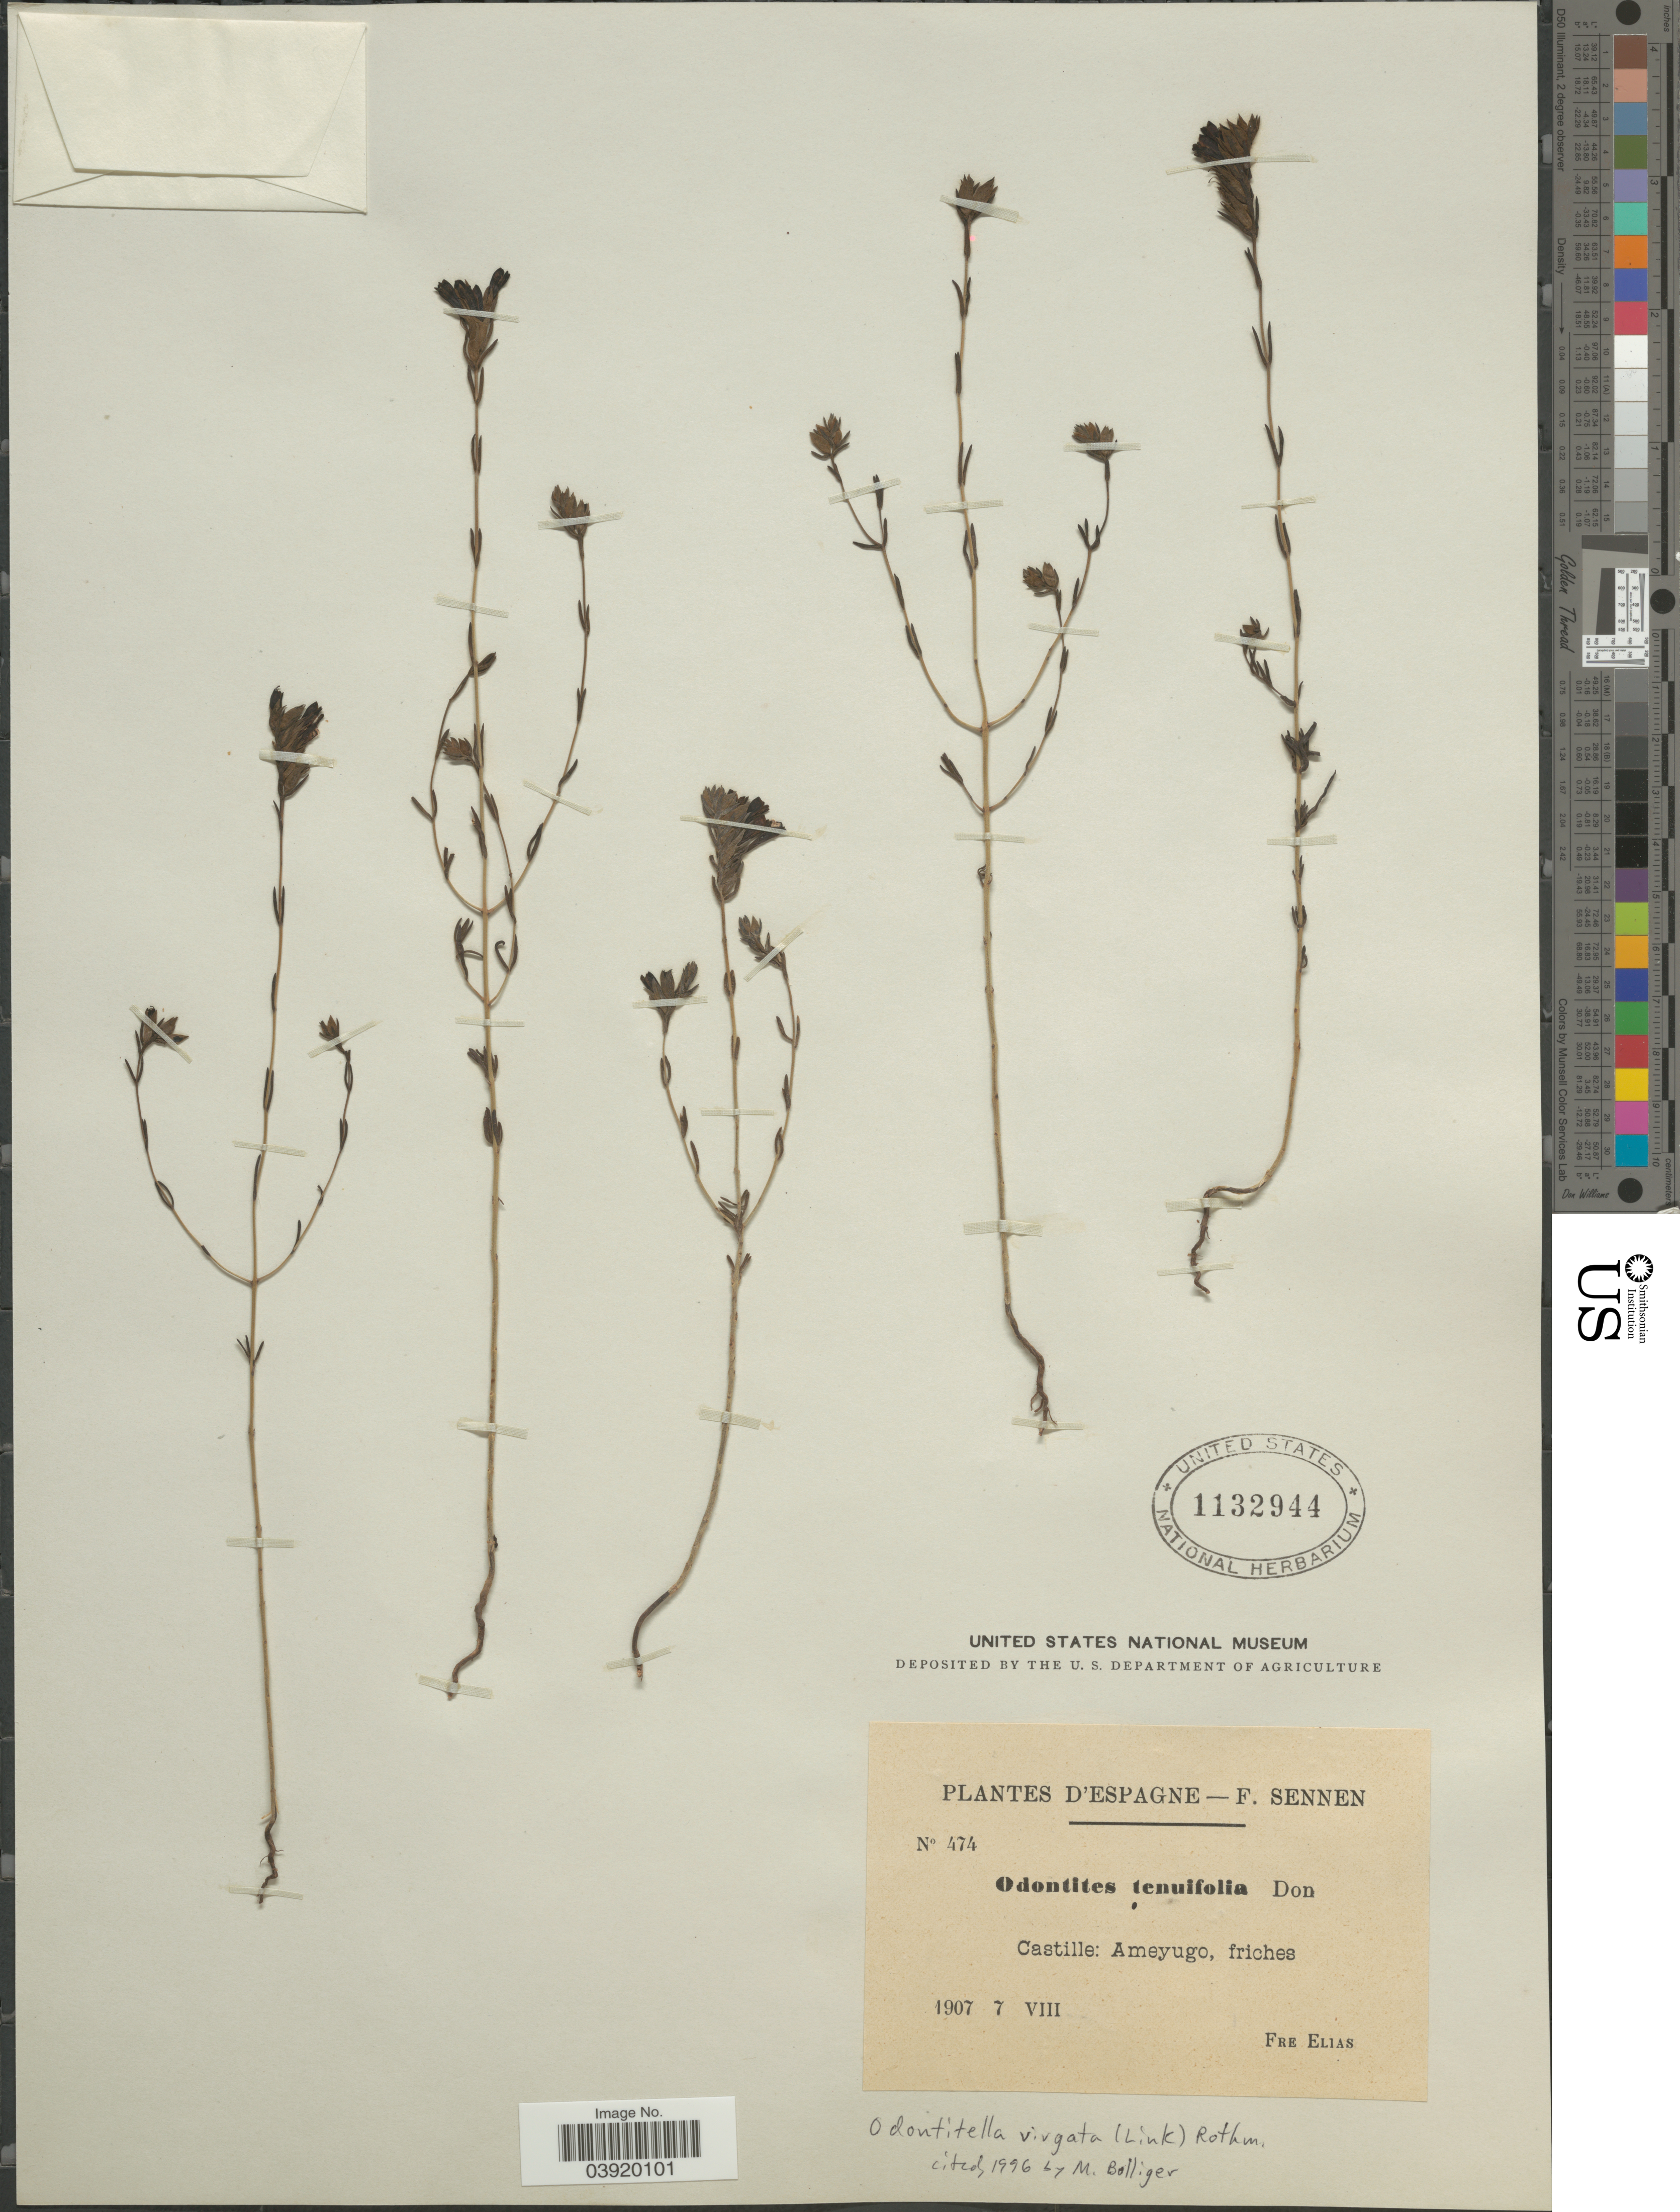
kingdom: Plantae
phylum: Tracheophyta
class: Magnoliopsida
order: Lamiales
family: Orobanchaceae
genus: Odontitella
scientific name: Odontitella virgata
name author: (Link) Rothm.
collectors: Bro. Elias & E. Sennen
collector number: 474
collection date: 1907-08-07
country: Spain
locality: D'Espagne. Castille: Ameyugo, friches.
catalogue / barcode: US 1132944